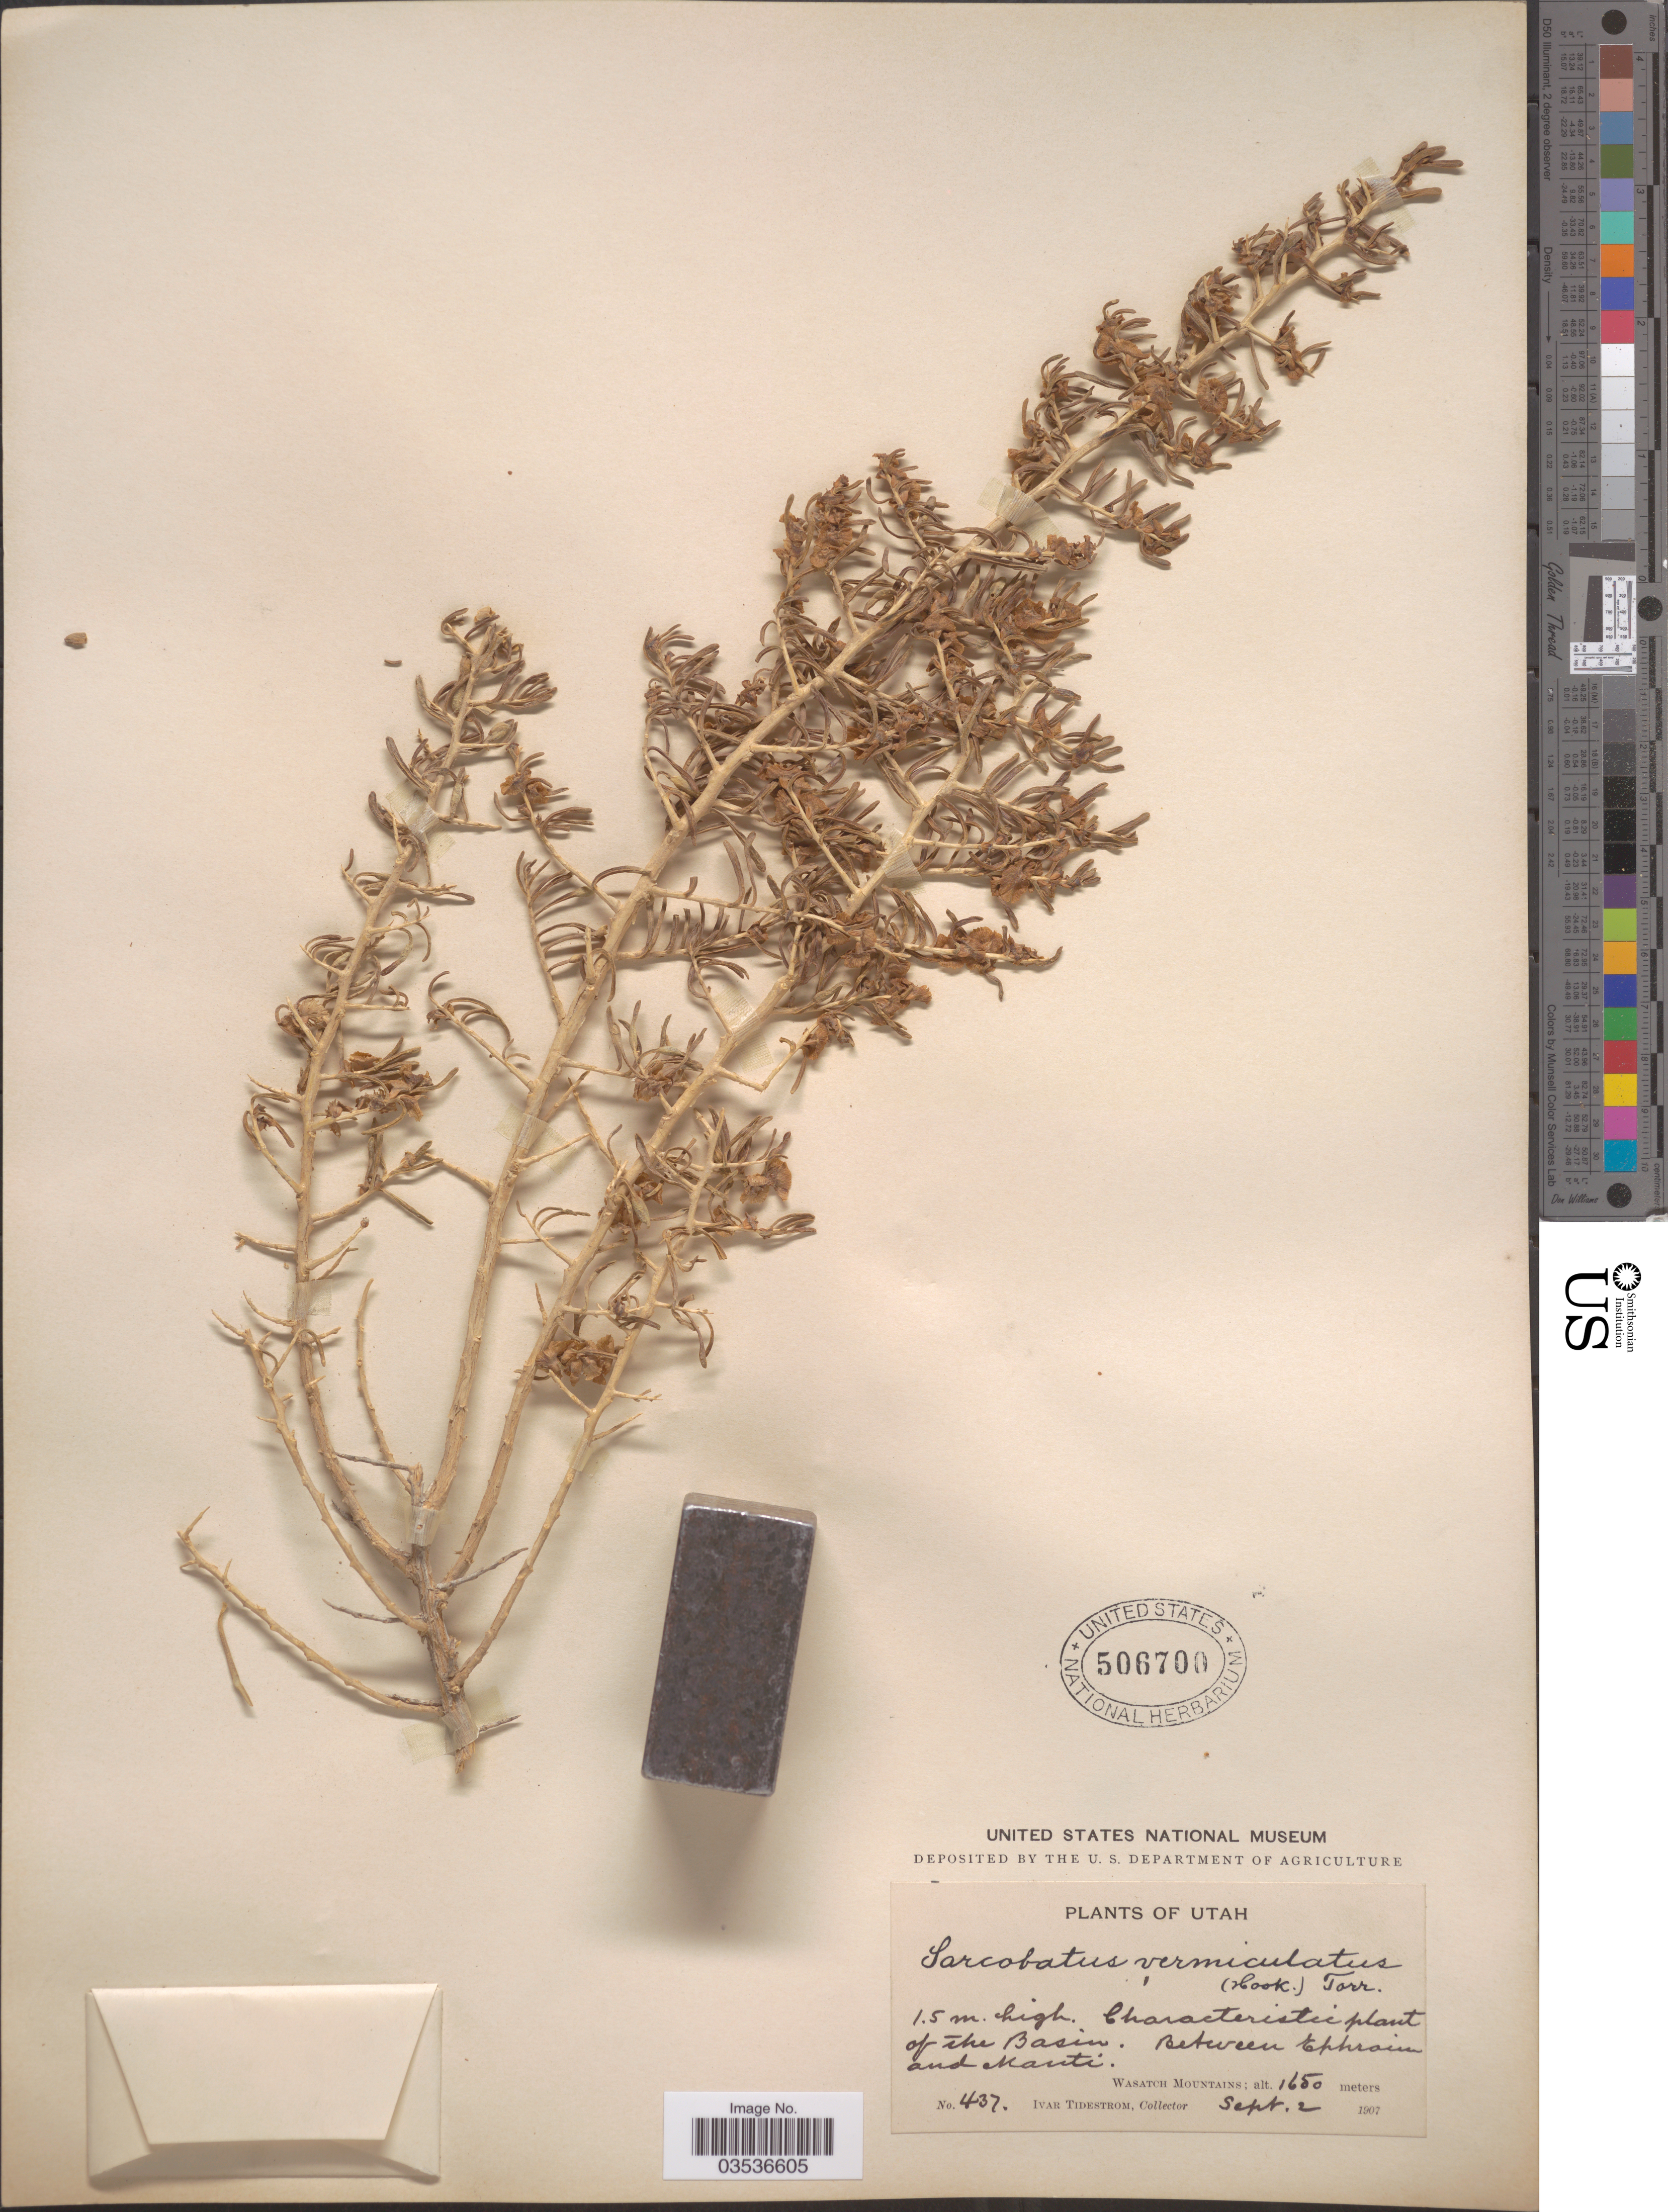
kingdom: Plantae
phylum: Tracheophyta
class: Magnoliopsida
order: Caryophyllales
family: Sarcobataceae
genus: Sarcobatus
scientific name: Sarcobatus vermiculatus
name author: (Hook.) Torr.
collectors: I. F. Tidestrom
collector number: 437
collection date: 1907-09-02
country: United States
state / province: Utah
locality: Of The Basin. Between Ephraim and Manti. Wasatch Mountains.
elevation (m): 1650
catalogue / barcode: US 506700